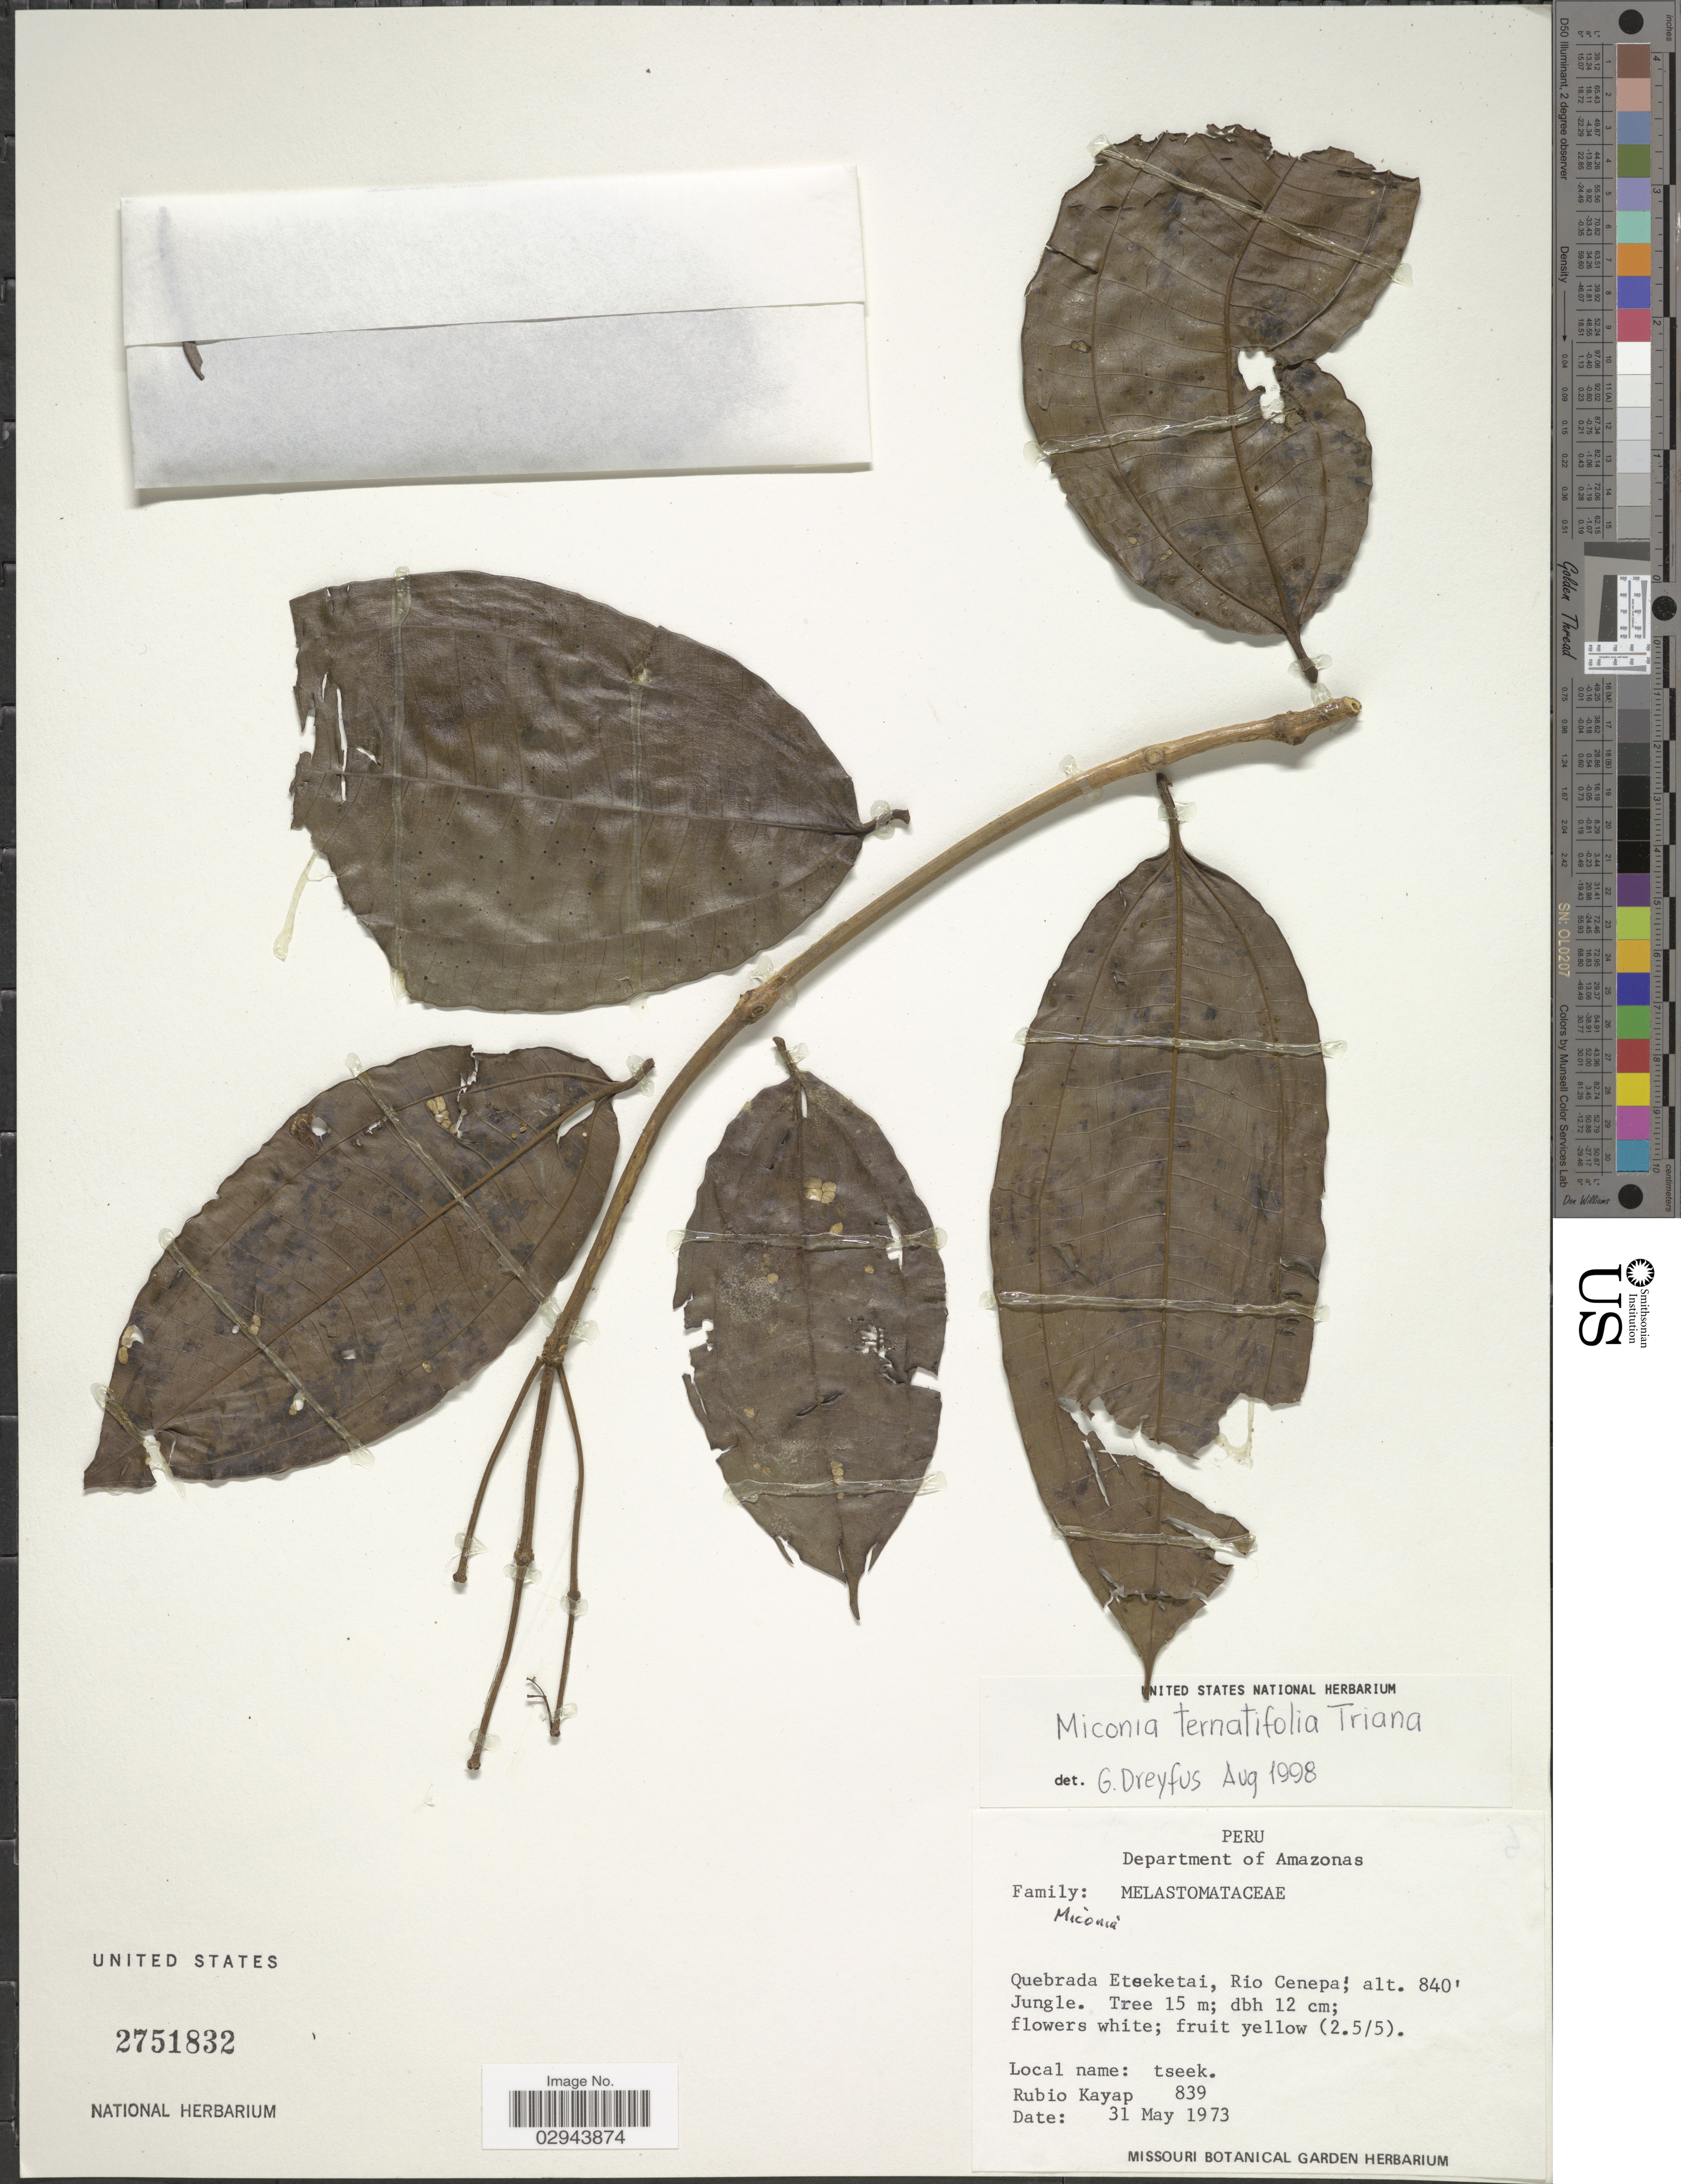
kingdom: Plantae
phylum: Tracheophyta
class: Magnoliopsida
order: Myrtales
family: Melastomataceae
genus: Miconia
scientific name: Miconia ternatifolia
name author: Triana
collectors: R. Kayap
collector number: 839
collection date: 1973-05-31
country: Peru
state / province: Amazonas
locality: Department of Amazonas. Quebrada Etseketai, Rio Cenepa.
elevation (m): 256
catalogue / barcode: US 2751832